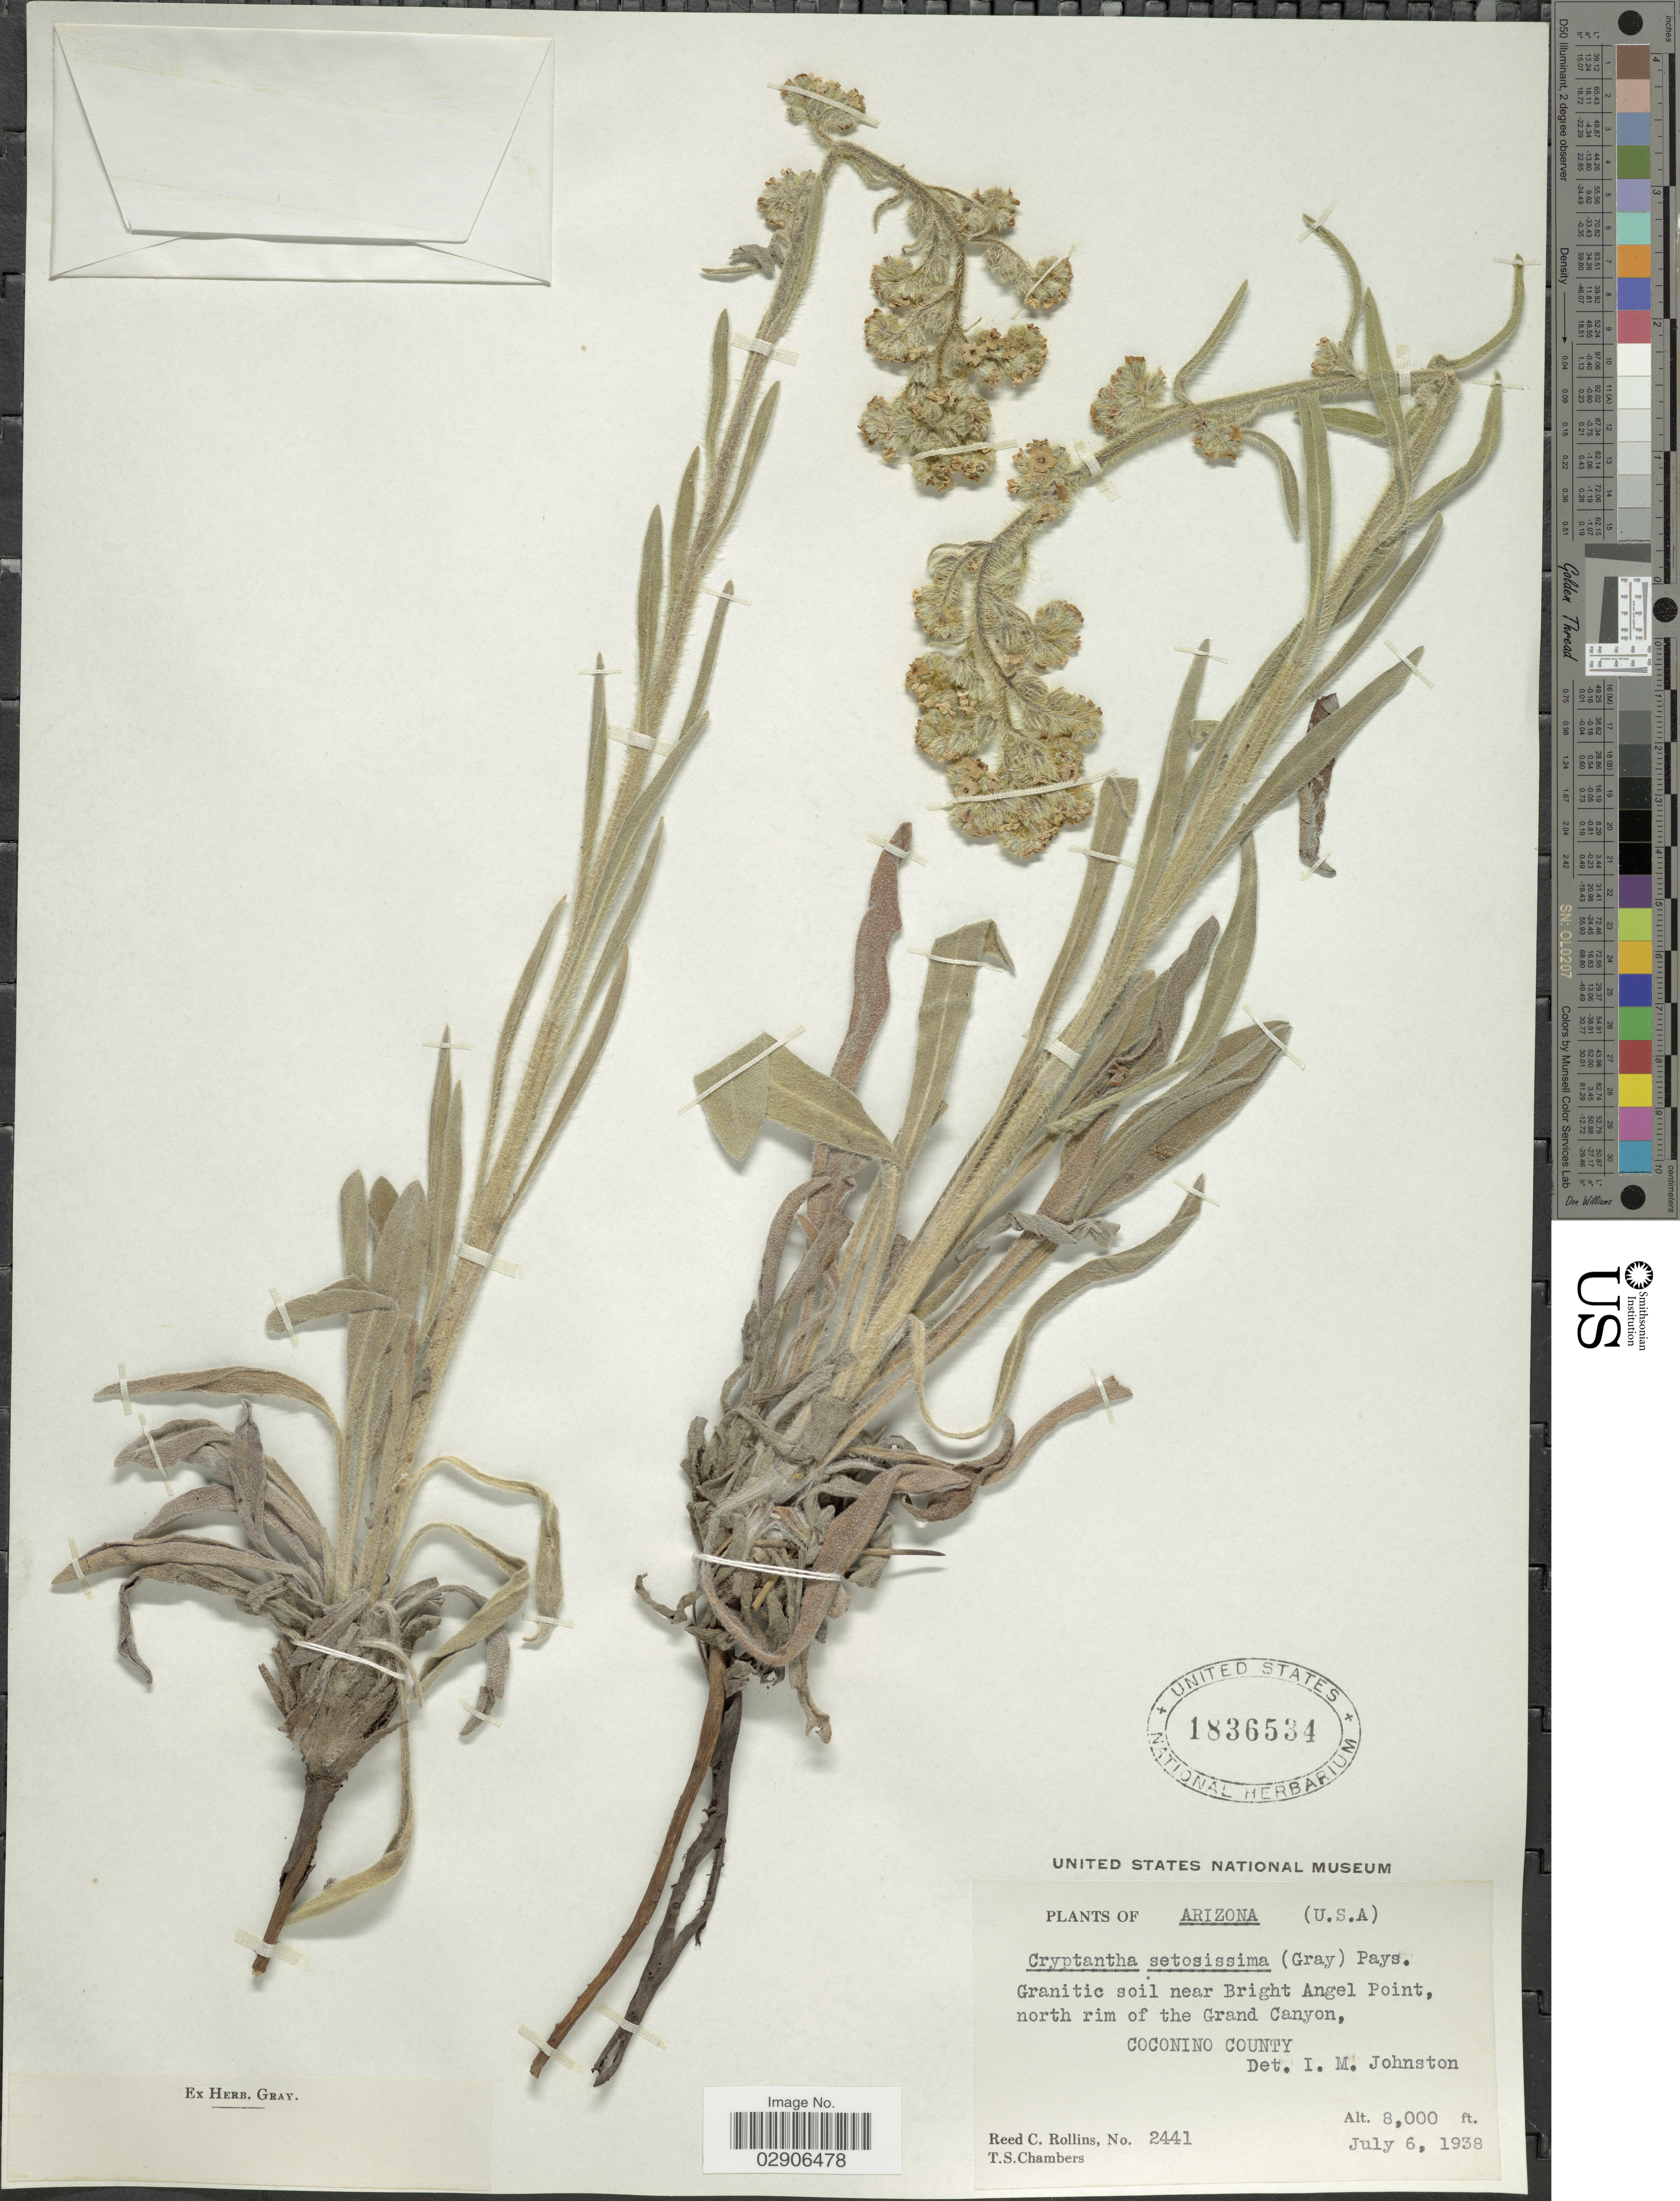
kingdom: Plantae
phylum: Tracheophyta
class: Magnoliopsida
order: Boraginales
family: Boraginaceae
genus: Oreocarya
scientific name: Oreocarya setosissima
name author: (A. Gray) Greene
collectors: R. C. Rollins & T. Chambers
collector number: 2441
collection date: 1938-07-06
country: United States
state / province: Arizona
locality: Granitic soil near Bright Angel Point, north rim of the Grand Canyon. Coconino County.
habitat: granitic soil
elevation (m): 2438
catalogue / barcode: US 1836534